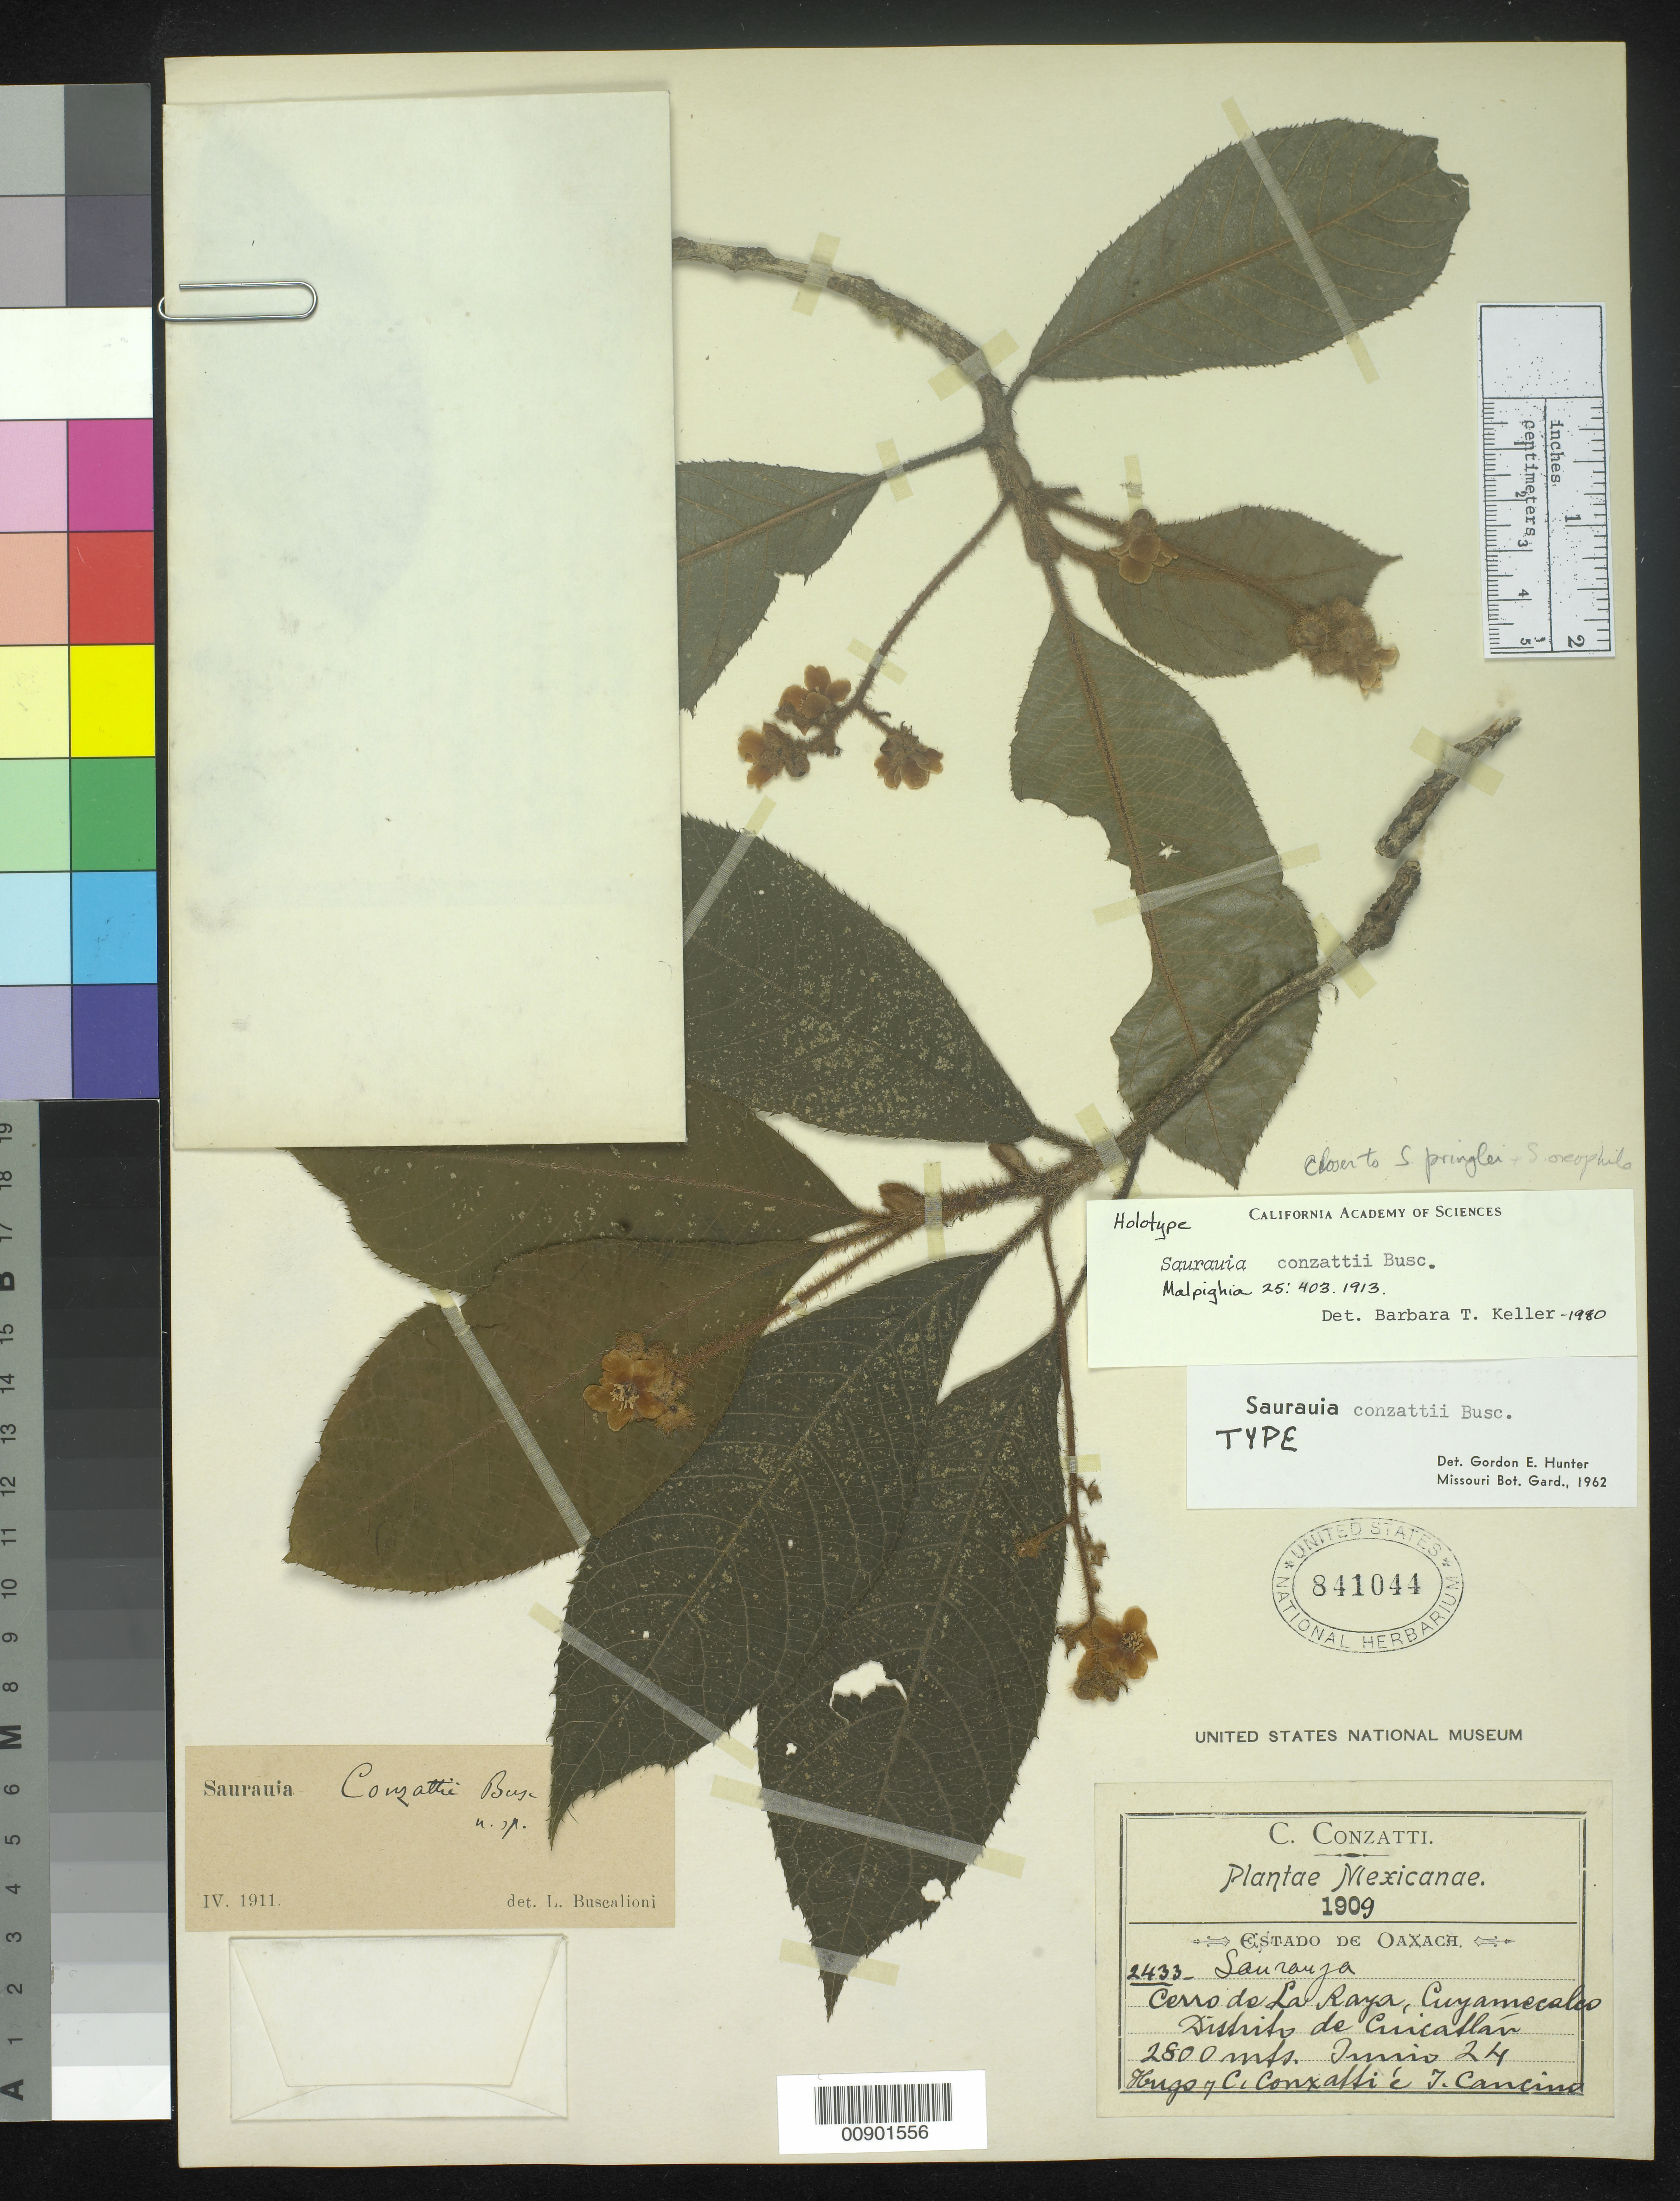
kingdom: Plantae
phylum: Tracheophyta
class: Magnoliopsida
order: Ericales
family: Actinidiaceae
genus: Saurauia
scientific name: Saurauia conzattii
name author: Buscal.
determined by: Keller, B. T.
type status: Holotype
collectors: H. Conzatti & C. Conzatti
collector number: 2433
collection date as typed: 24 Jun 1909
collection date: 1909-06-24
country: Mexico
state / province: Oaxaca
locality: Cerro Della Raya, Cujacuemalco.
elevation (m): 1800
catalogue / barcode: US 841044